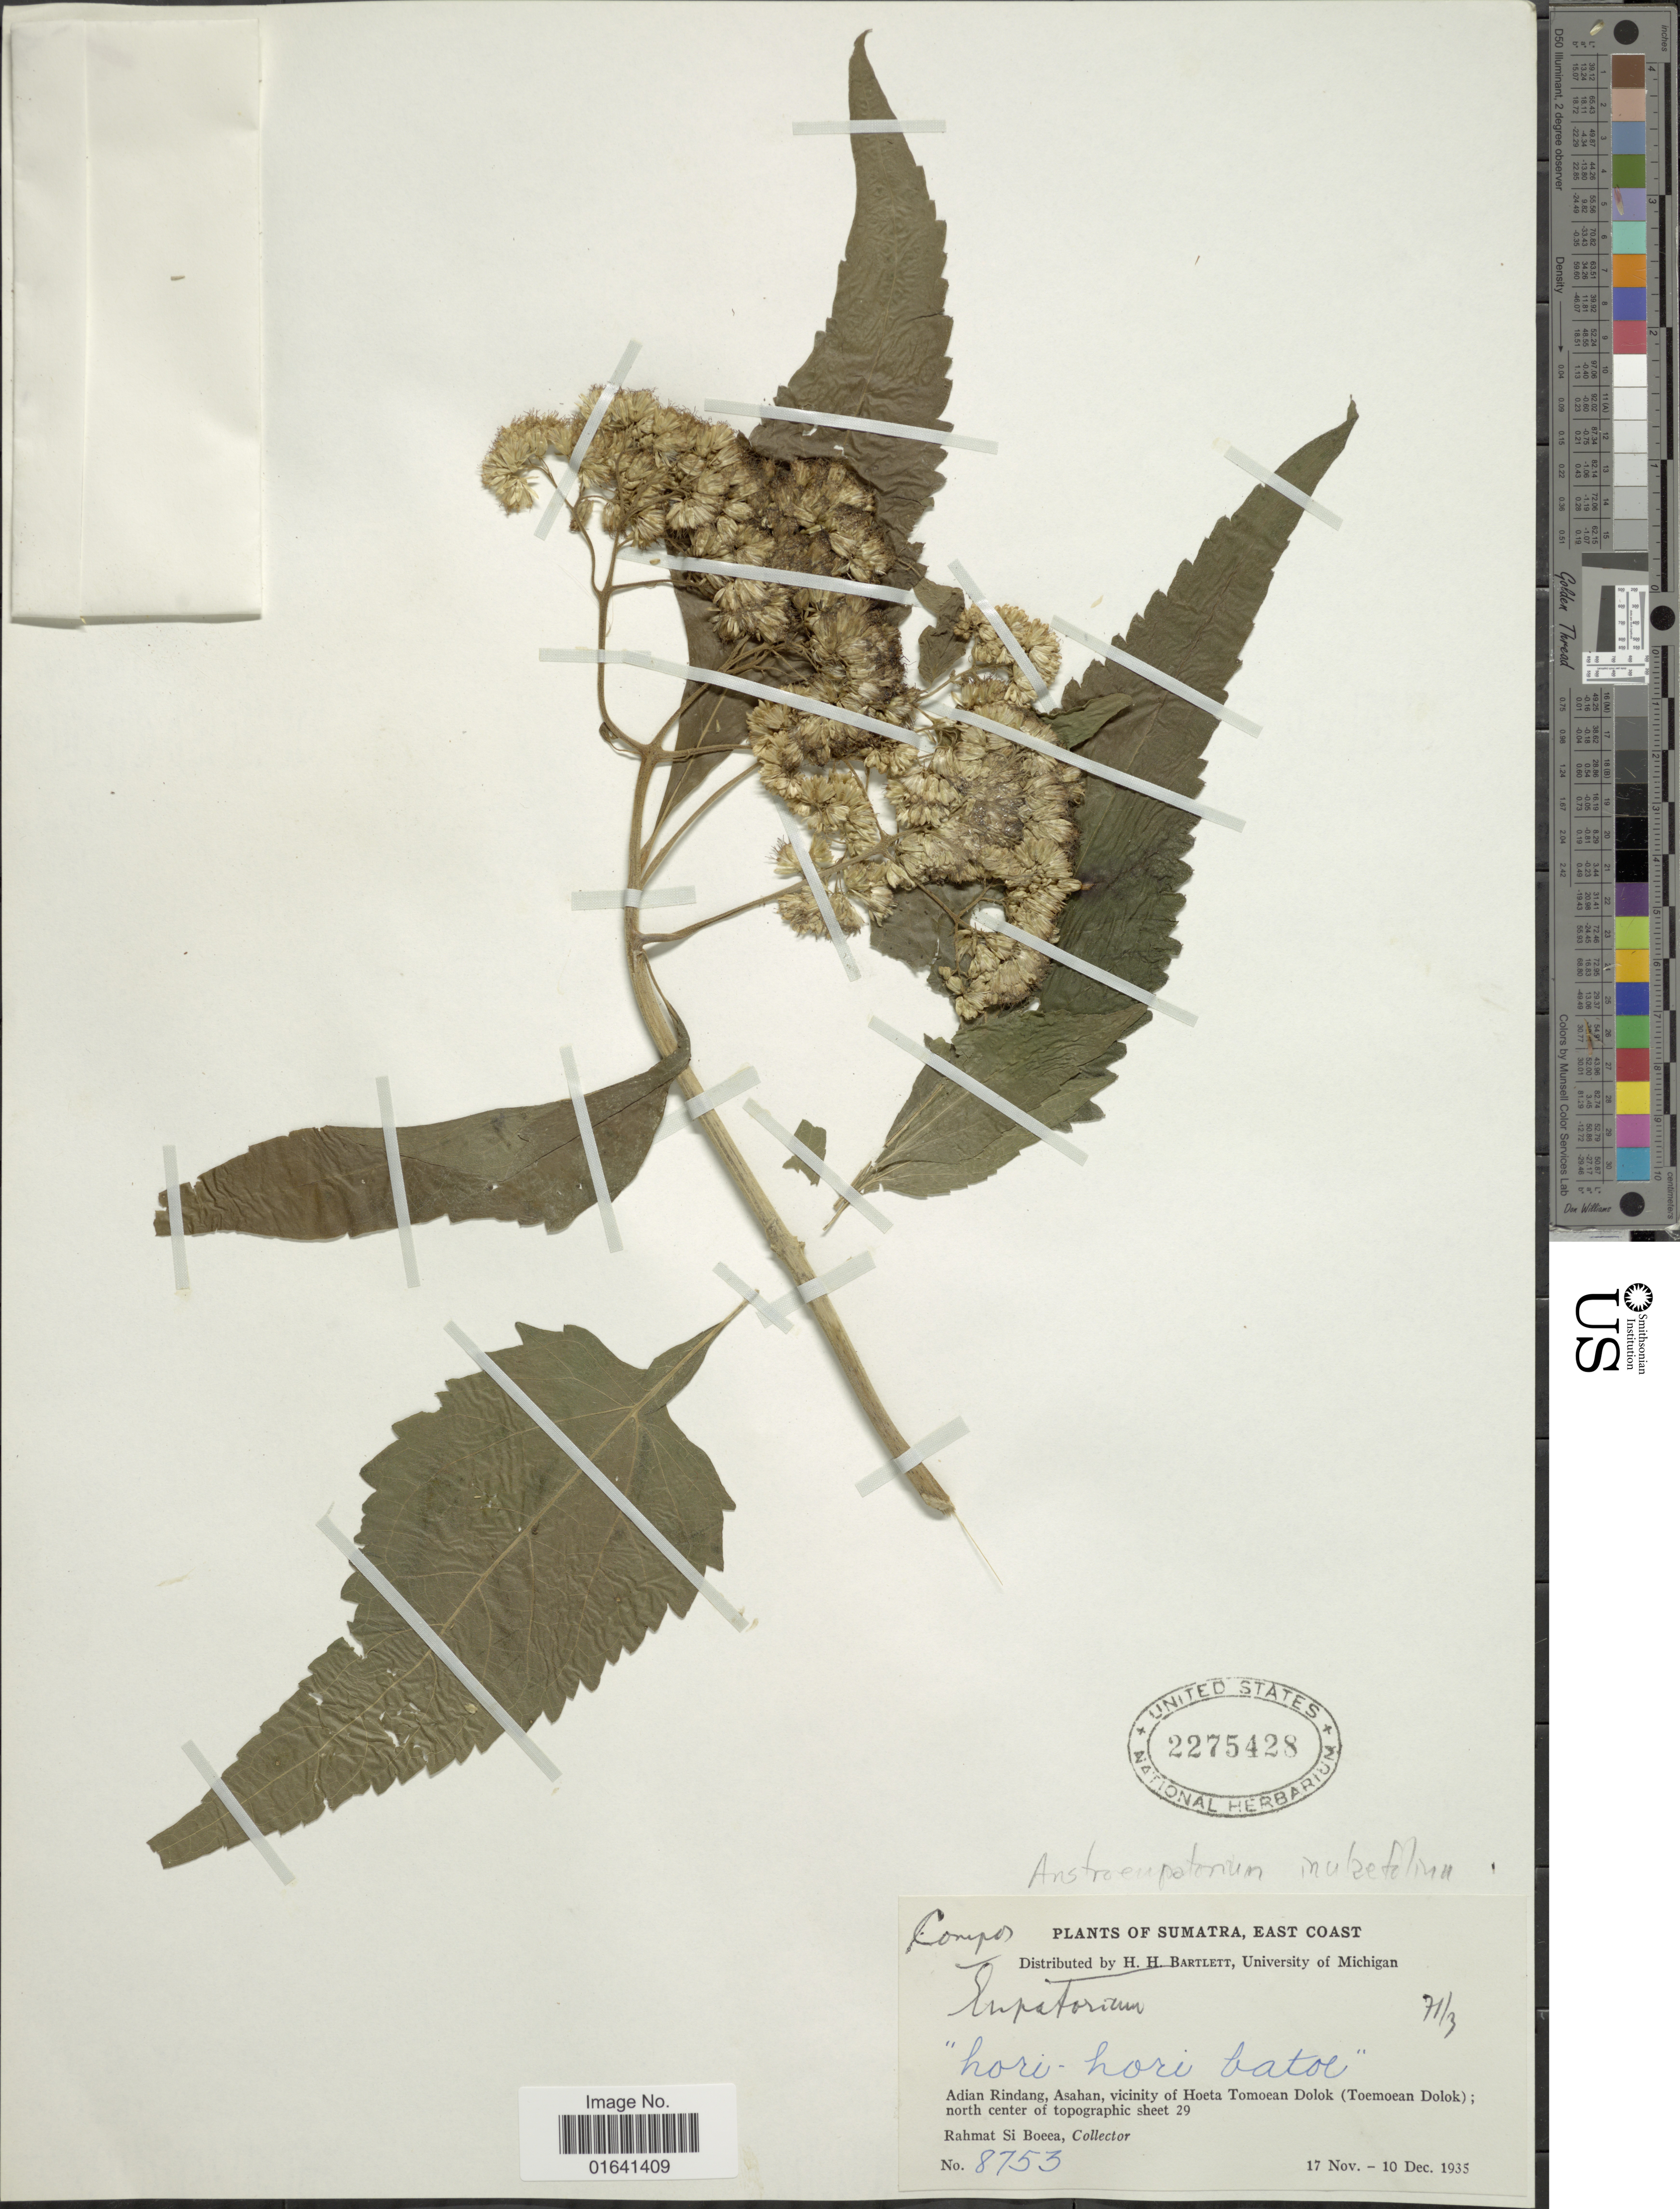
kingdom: Plantae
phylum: Tracheophyta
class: Magnoliopsida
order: Asterales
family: Asteraceae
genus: Austroeupatorium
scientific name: Austroeupatorium inulaefolium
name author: (Kunth) R.M. King & H. Rob.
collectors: Rahmat Si Boeea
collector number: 8753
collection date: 1935-11-17/1935-12-10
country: Indonesia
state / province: Sumatra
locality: East Coast, 'Hori-Hori Batoe', Adian indang, Asahan, vicinity of Hoeta Tomoen Dolok (Toemoean Dolok); north center of topographic sheet 29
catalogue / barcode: US 2275428